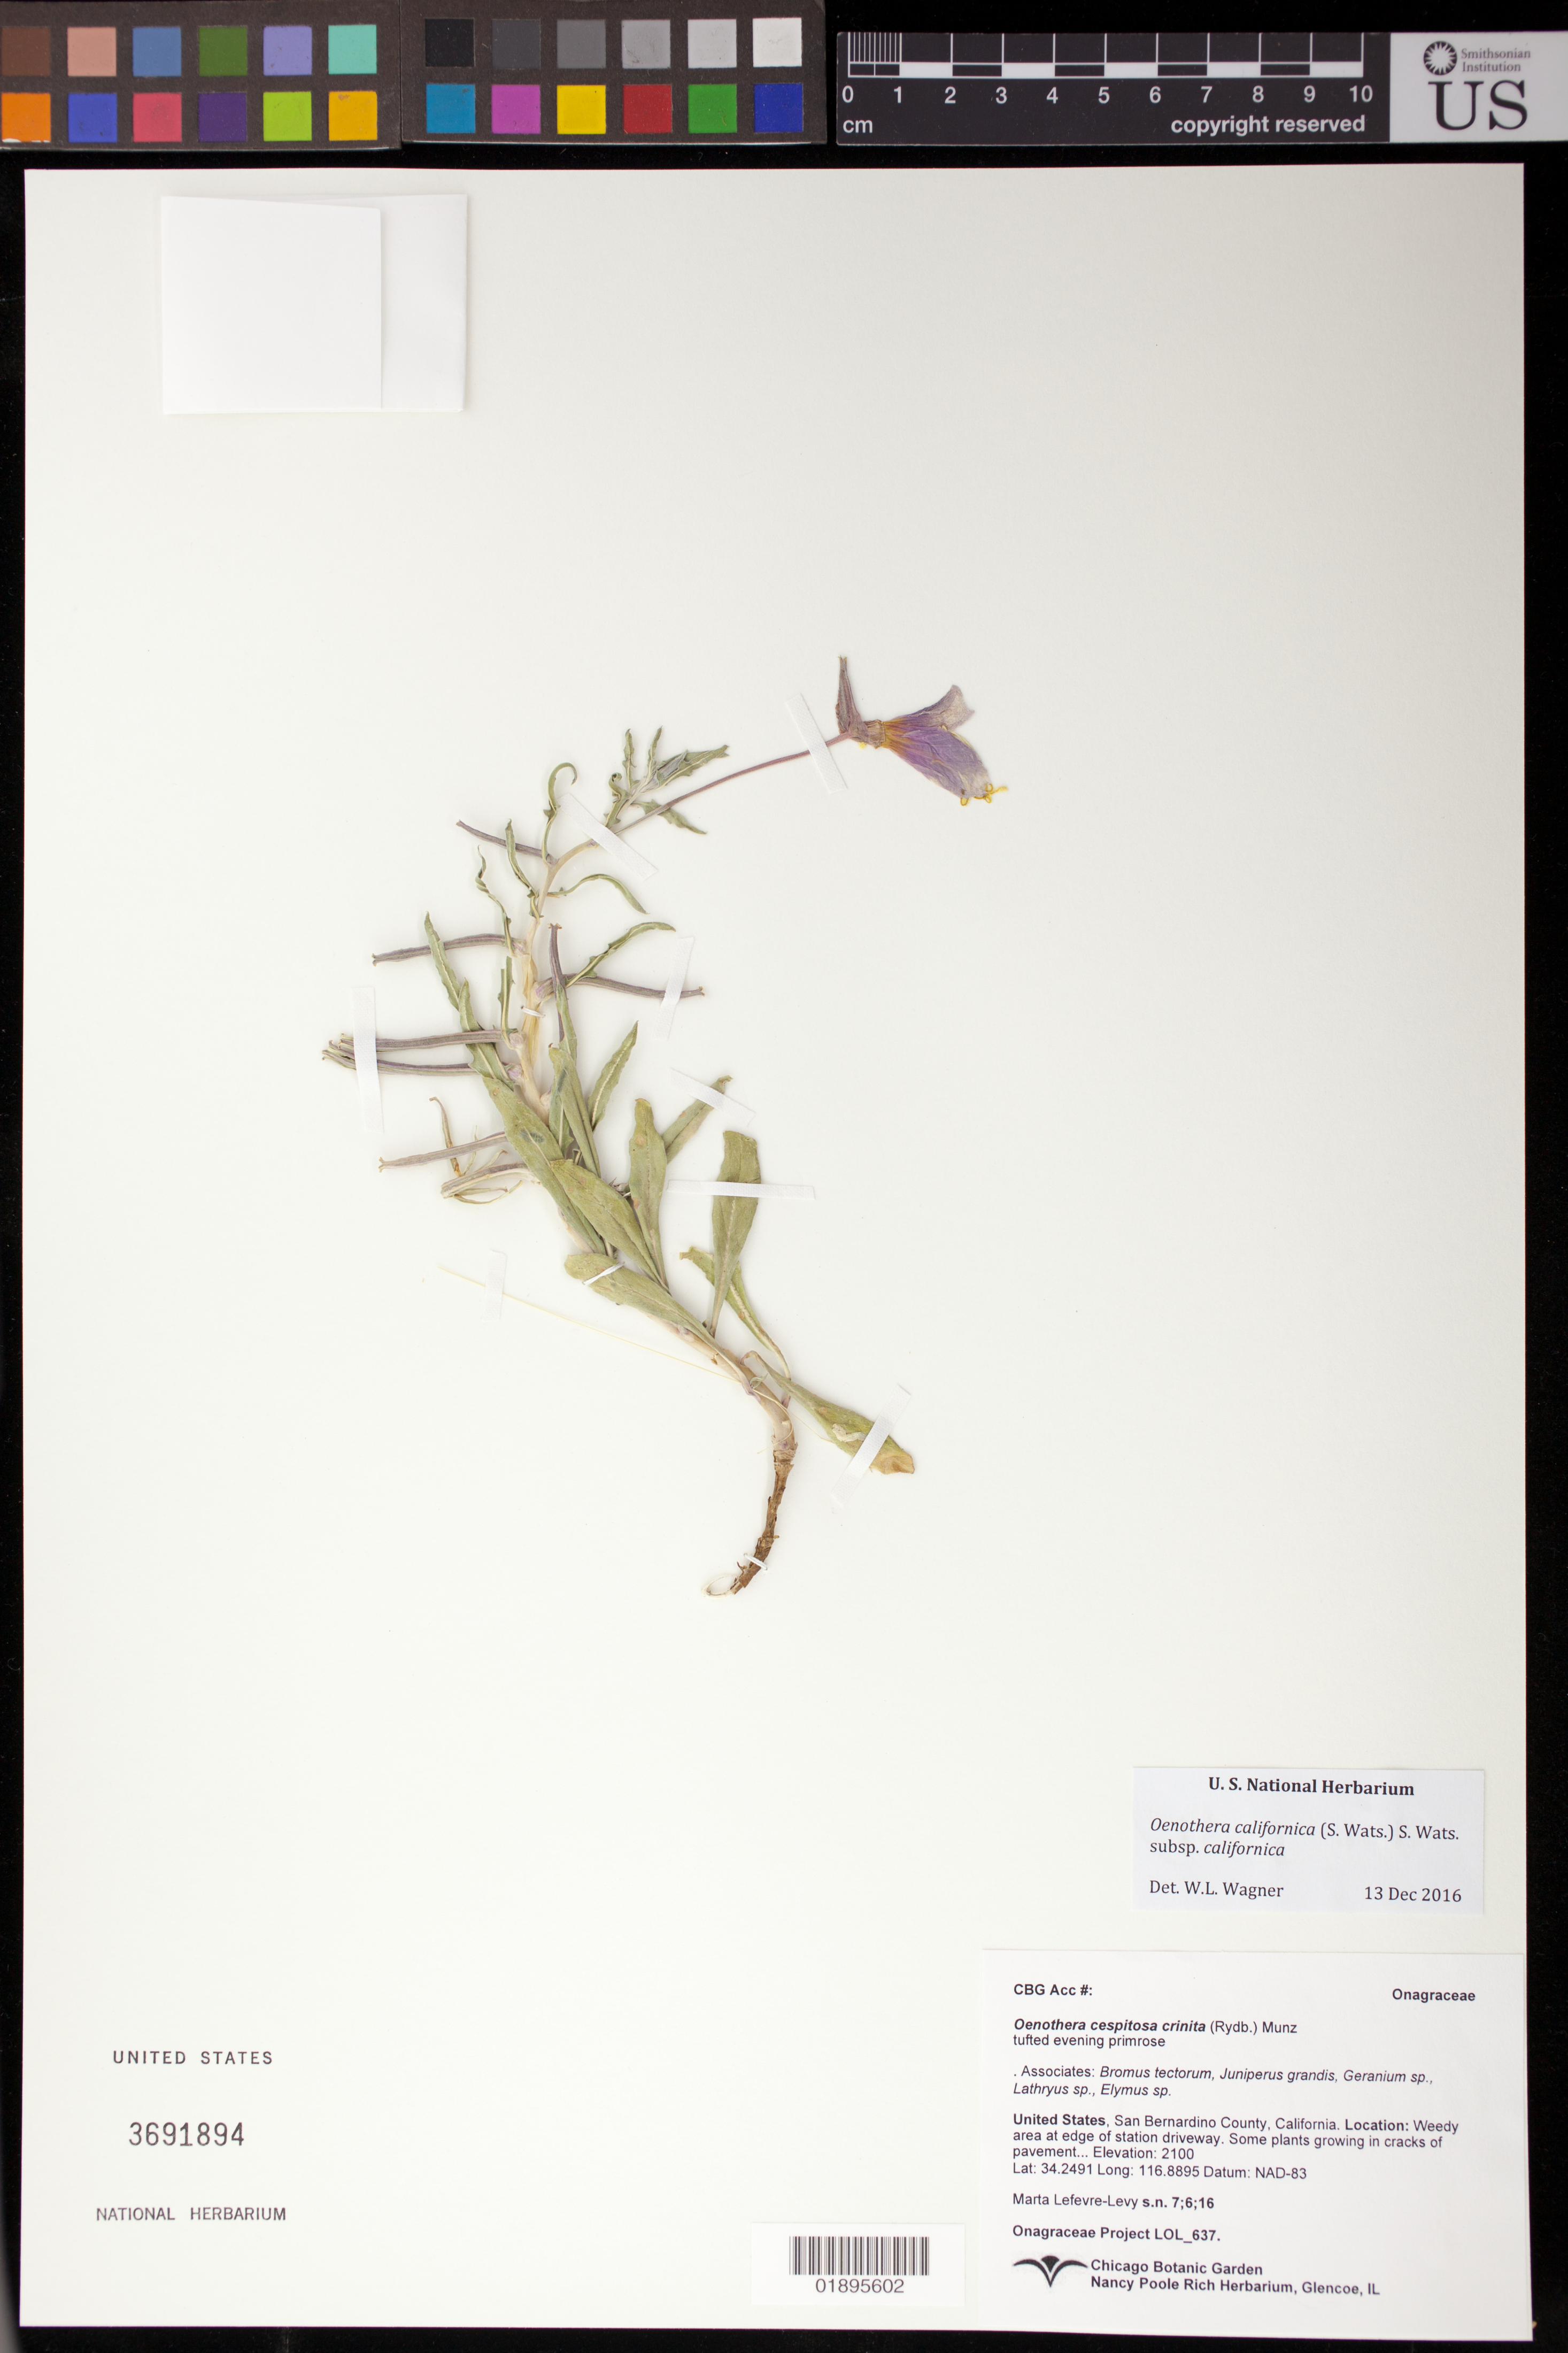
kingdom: Plantae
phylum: Tracheophyta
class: Magnoliopsida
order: Myrtales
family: Onagraceae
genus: Oenothera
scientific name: Oenothera avita subsp. californica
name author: (S. Watson) W.L. Wagner & Gandhi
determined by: Wagner, W. L., (BOT), Smithsonian Institution - National Museum of Natural History (UNITED STATES)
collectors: M. Lefevre-Levy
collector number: LOL 637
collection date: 2016-07-06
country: United States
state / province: California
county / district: San Bernardino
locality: Mountaintop Range Station, weedy area at edge of station driveway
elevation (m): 2100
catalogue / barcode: US 3691894